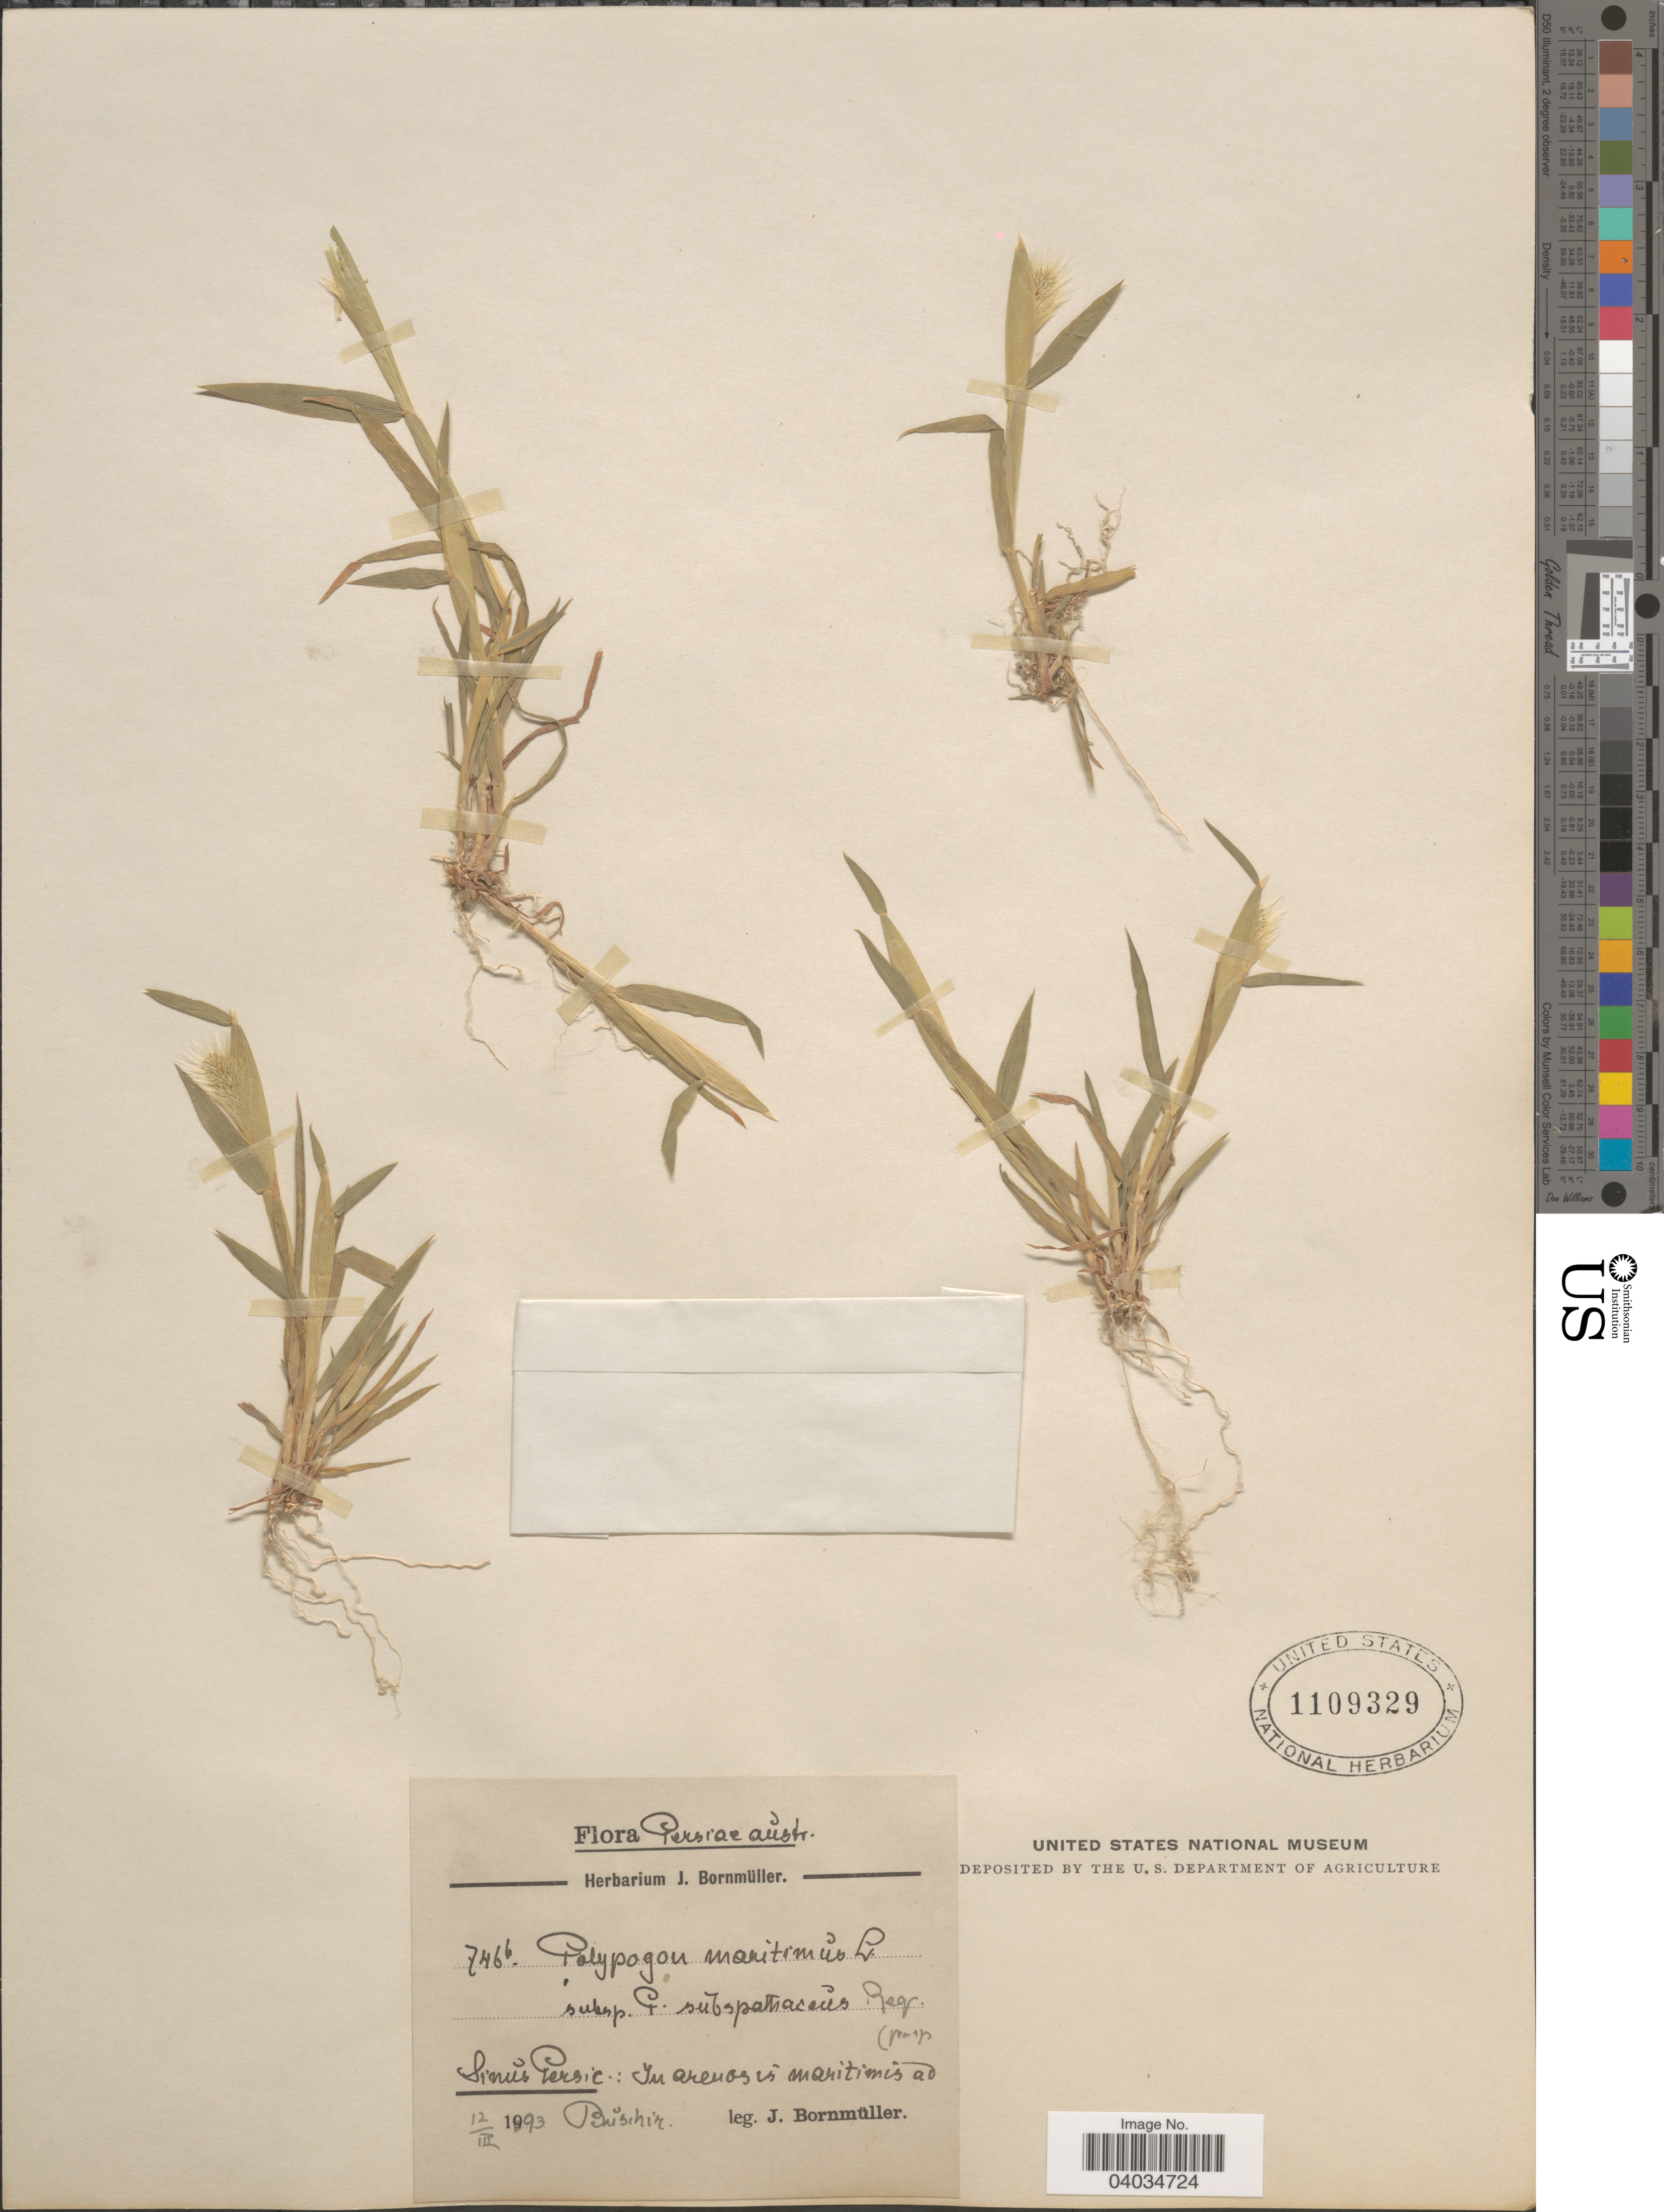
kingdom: Plantae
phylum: Tracheophyta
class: Liliopsida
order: Poales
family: Poaceae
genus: Polypogon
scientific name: Polypogon maritimus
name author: Willd.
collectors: J. Bornmüller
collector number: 746b*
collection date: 1993-03-12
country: Iran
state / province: Bushehr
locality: Persiae aůstr. Sinůs Persic: In arenosis in maritimis ad Buschir.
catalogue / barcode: US 1109329